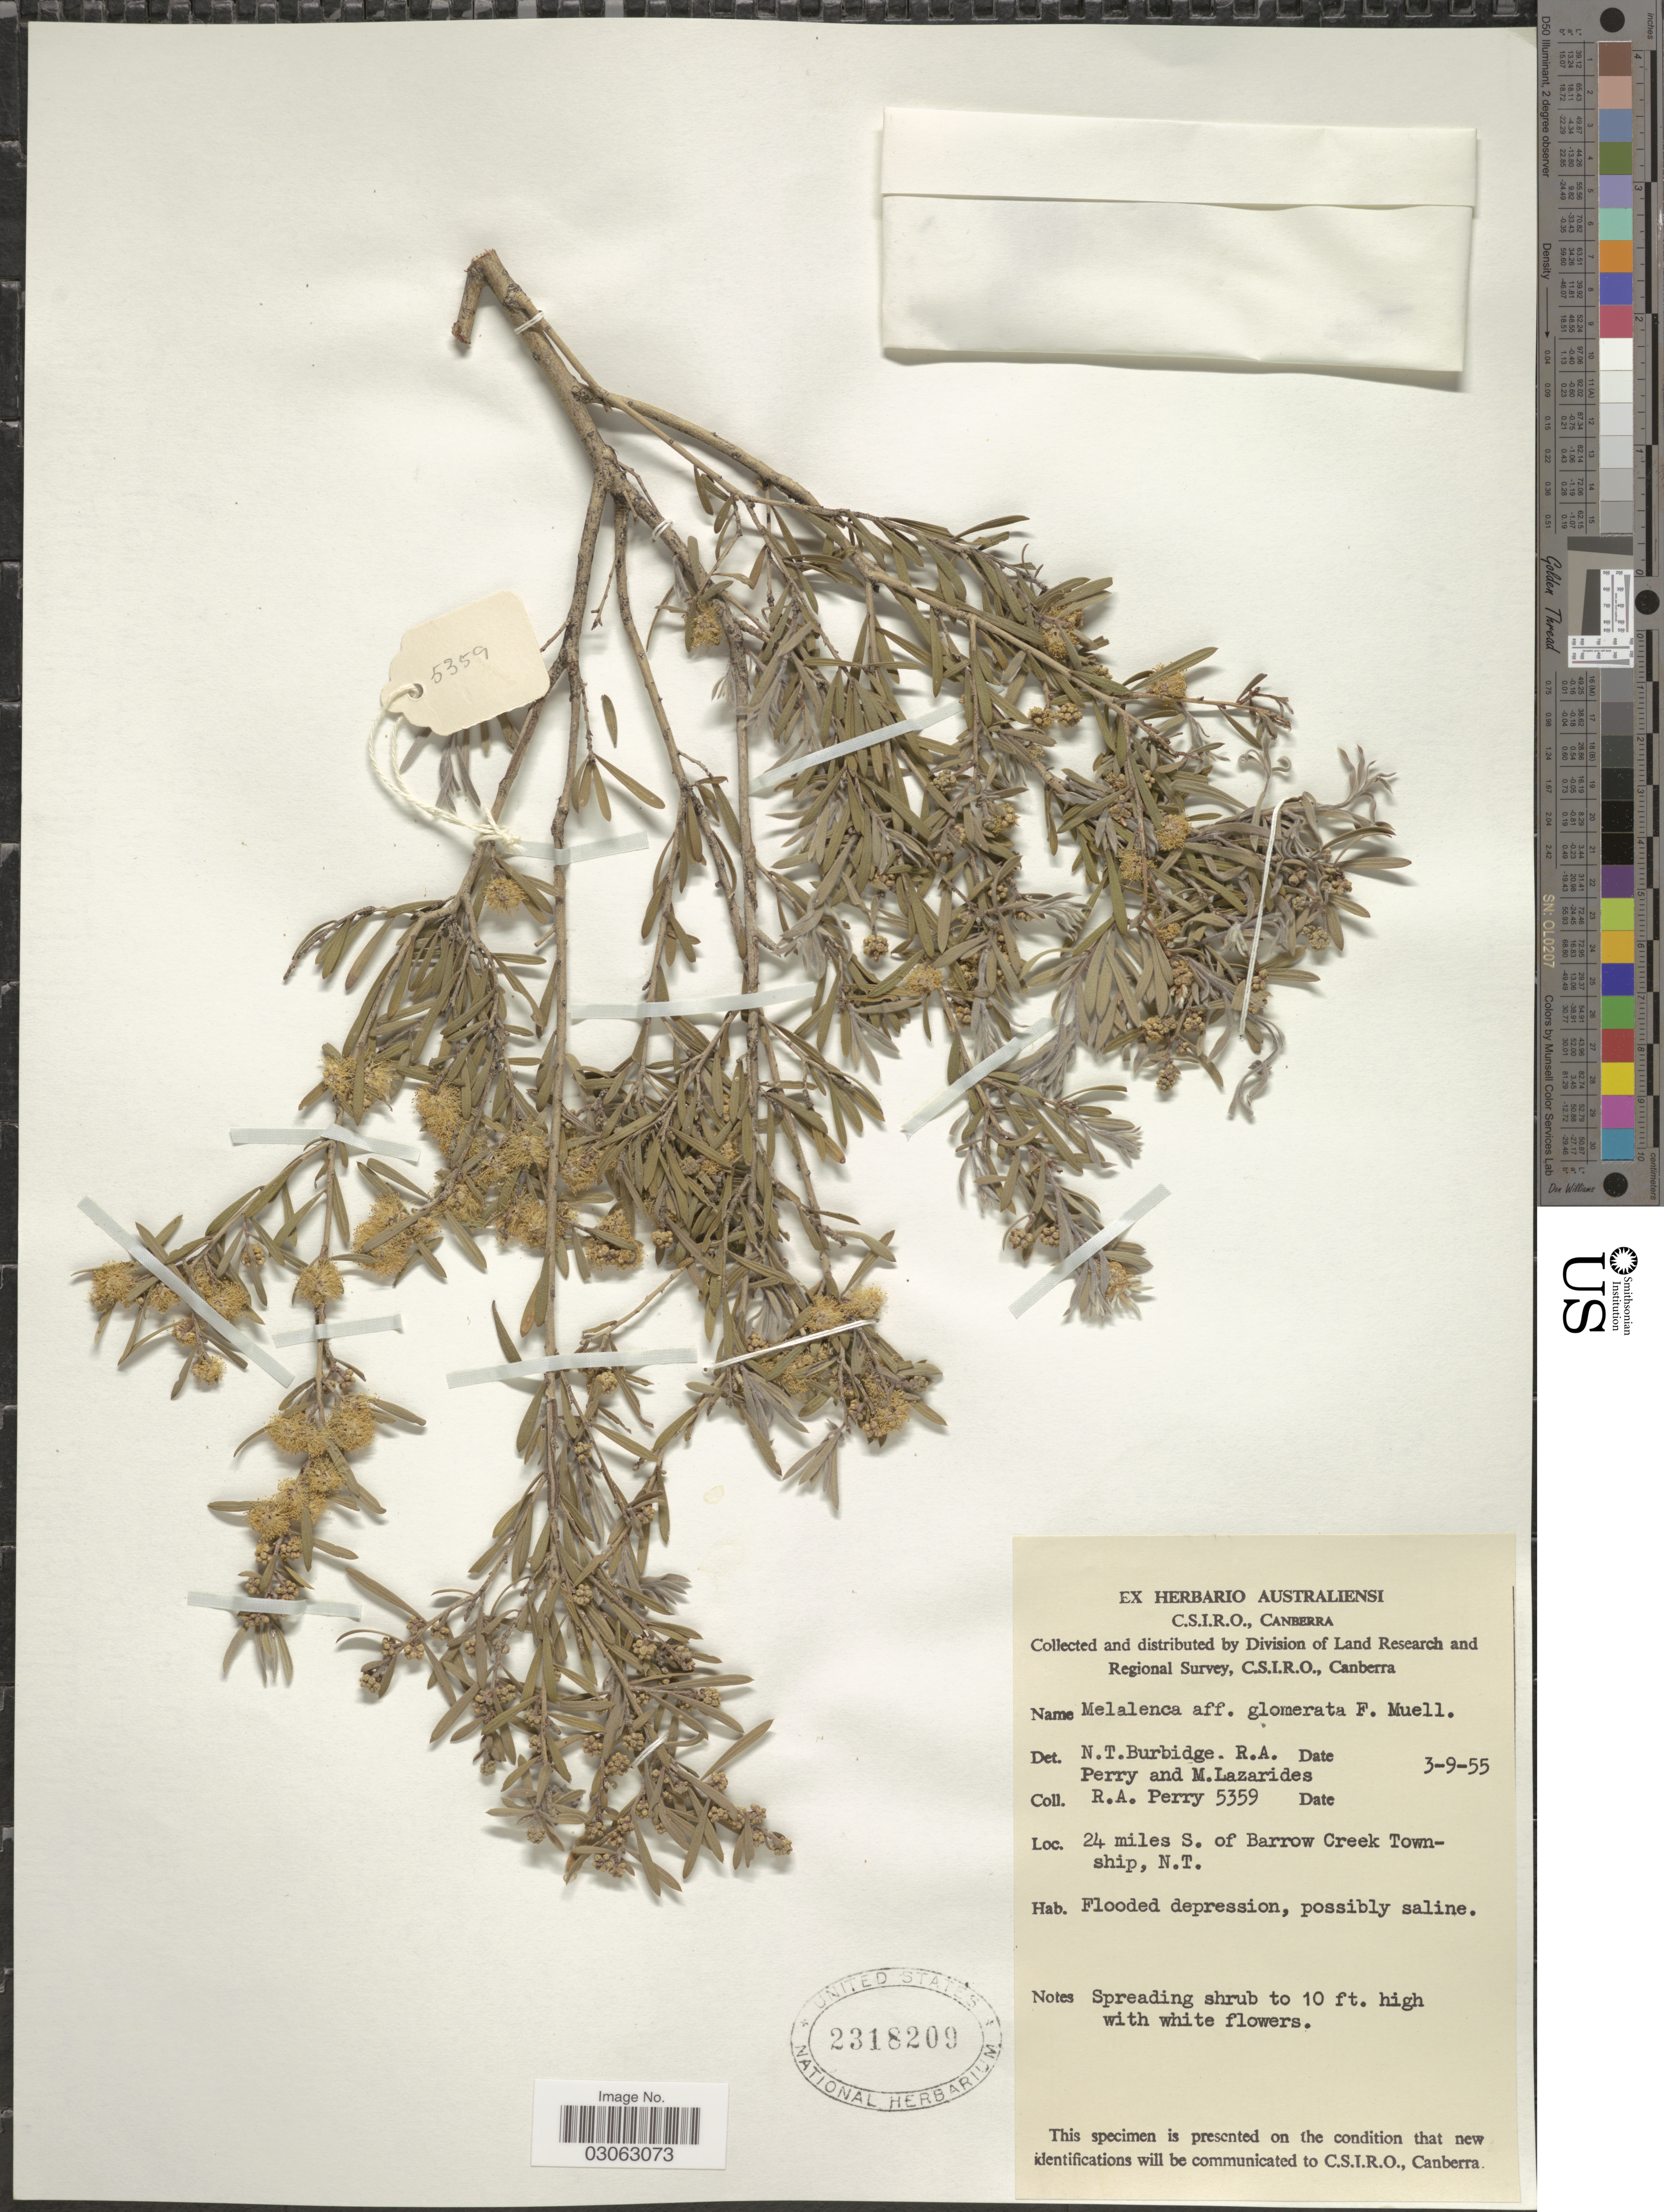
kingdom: Plantae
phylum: Tracheophyta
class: Magnoliopsida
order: Myrtales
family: Myrtaceae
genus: Melaleuca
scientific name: Melaleuca glomerata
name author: F. Muell.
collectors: Perry, R. A.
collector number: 5359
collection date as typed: Transcribed d/m/y: 3/9/55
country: Australia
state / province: Northern Territory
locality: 24 miles S. of Barrow Creek Township, N. T.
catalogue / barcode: US 2318209